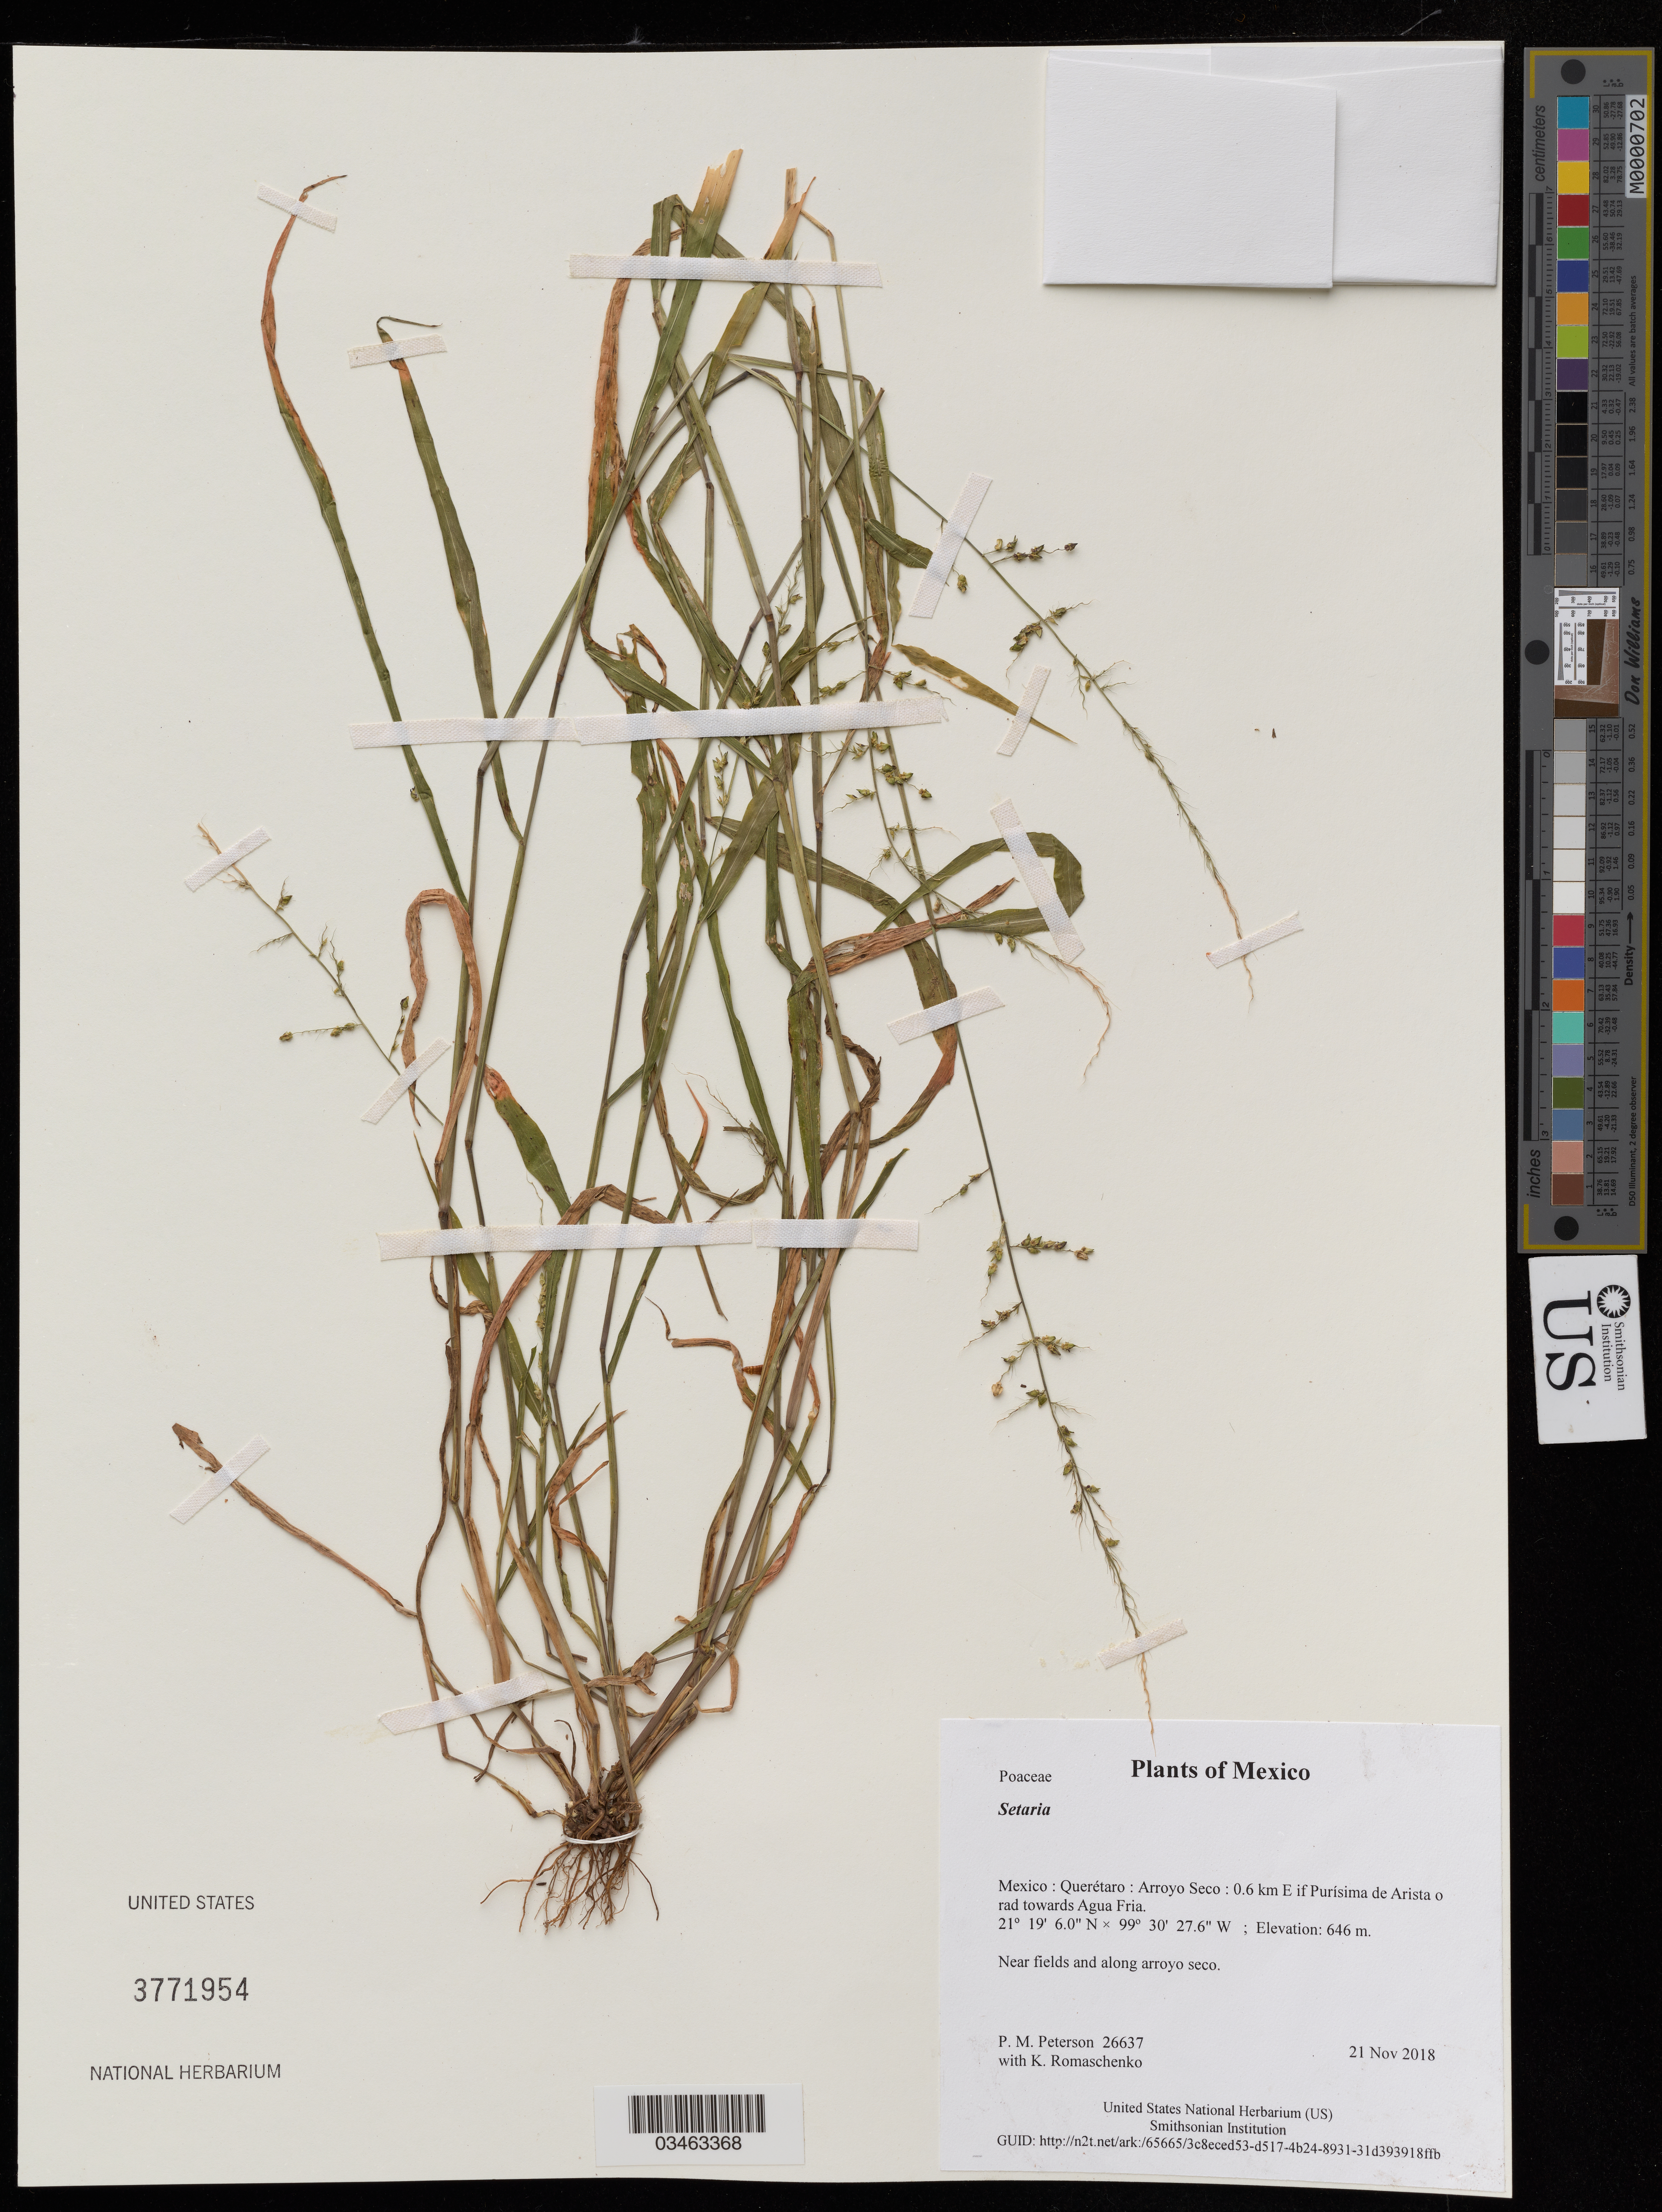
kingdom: Plantae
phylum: Tracheophyta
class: Liliopsida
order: Poales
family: Poaceae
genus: Setaria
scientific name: Setaria sp.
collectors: P. M. Peterson & K. Romaschenko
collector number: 26637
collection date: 2018-11-21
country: Mexico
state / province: Querétaro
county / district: Arroyo Seco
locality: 0.6 km E if Purísima de Arista o rad towards Agua Fria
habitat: Near fields and along arroyo seco.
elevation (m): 646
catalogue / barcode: US 3771954